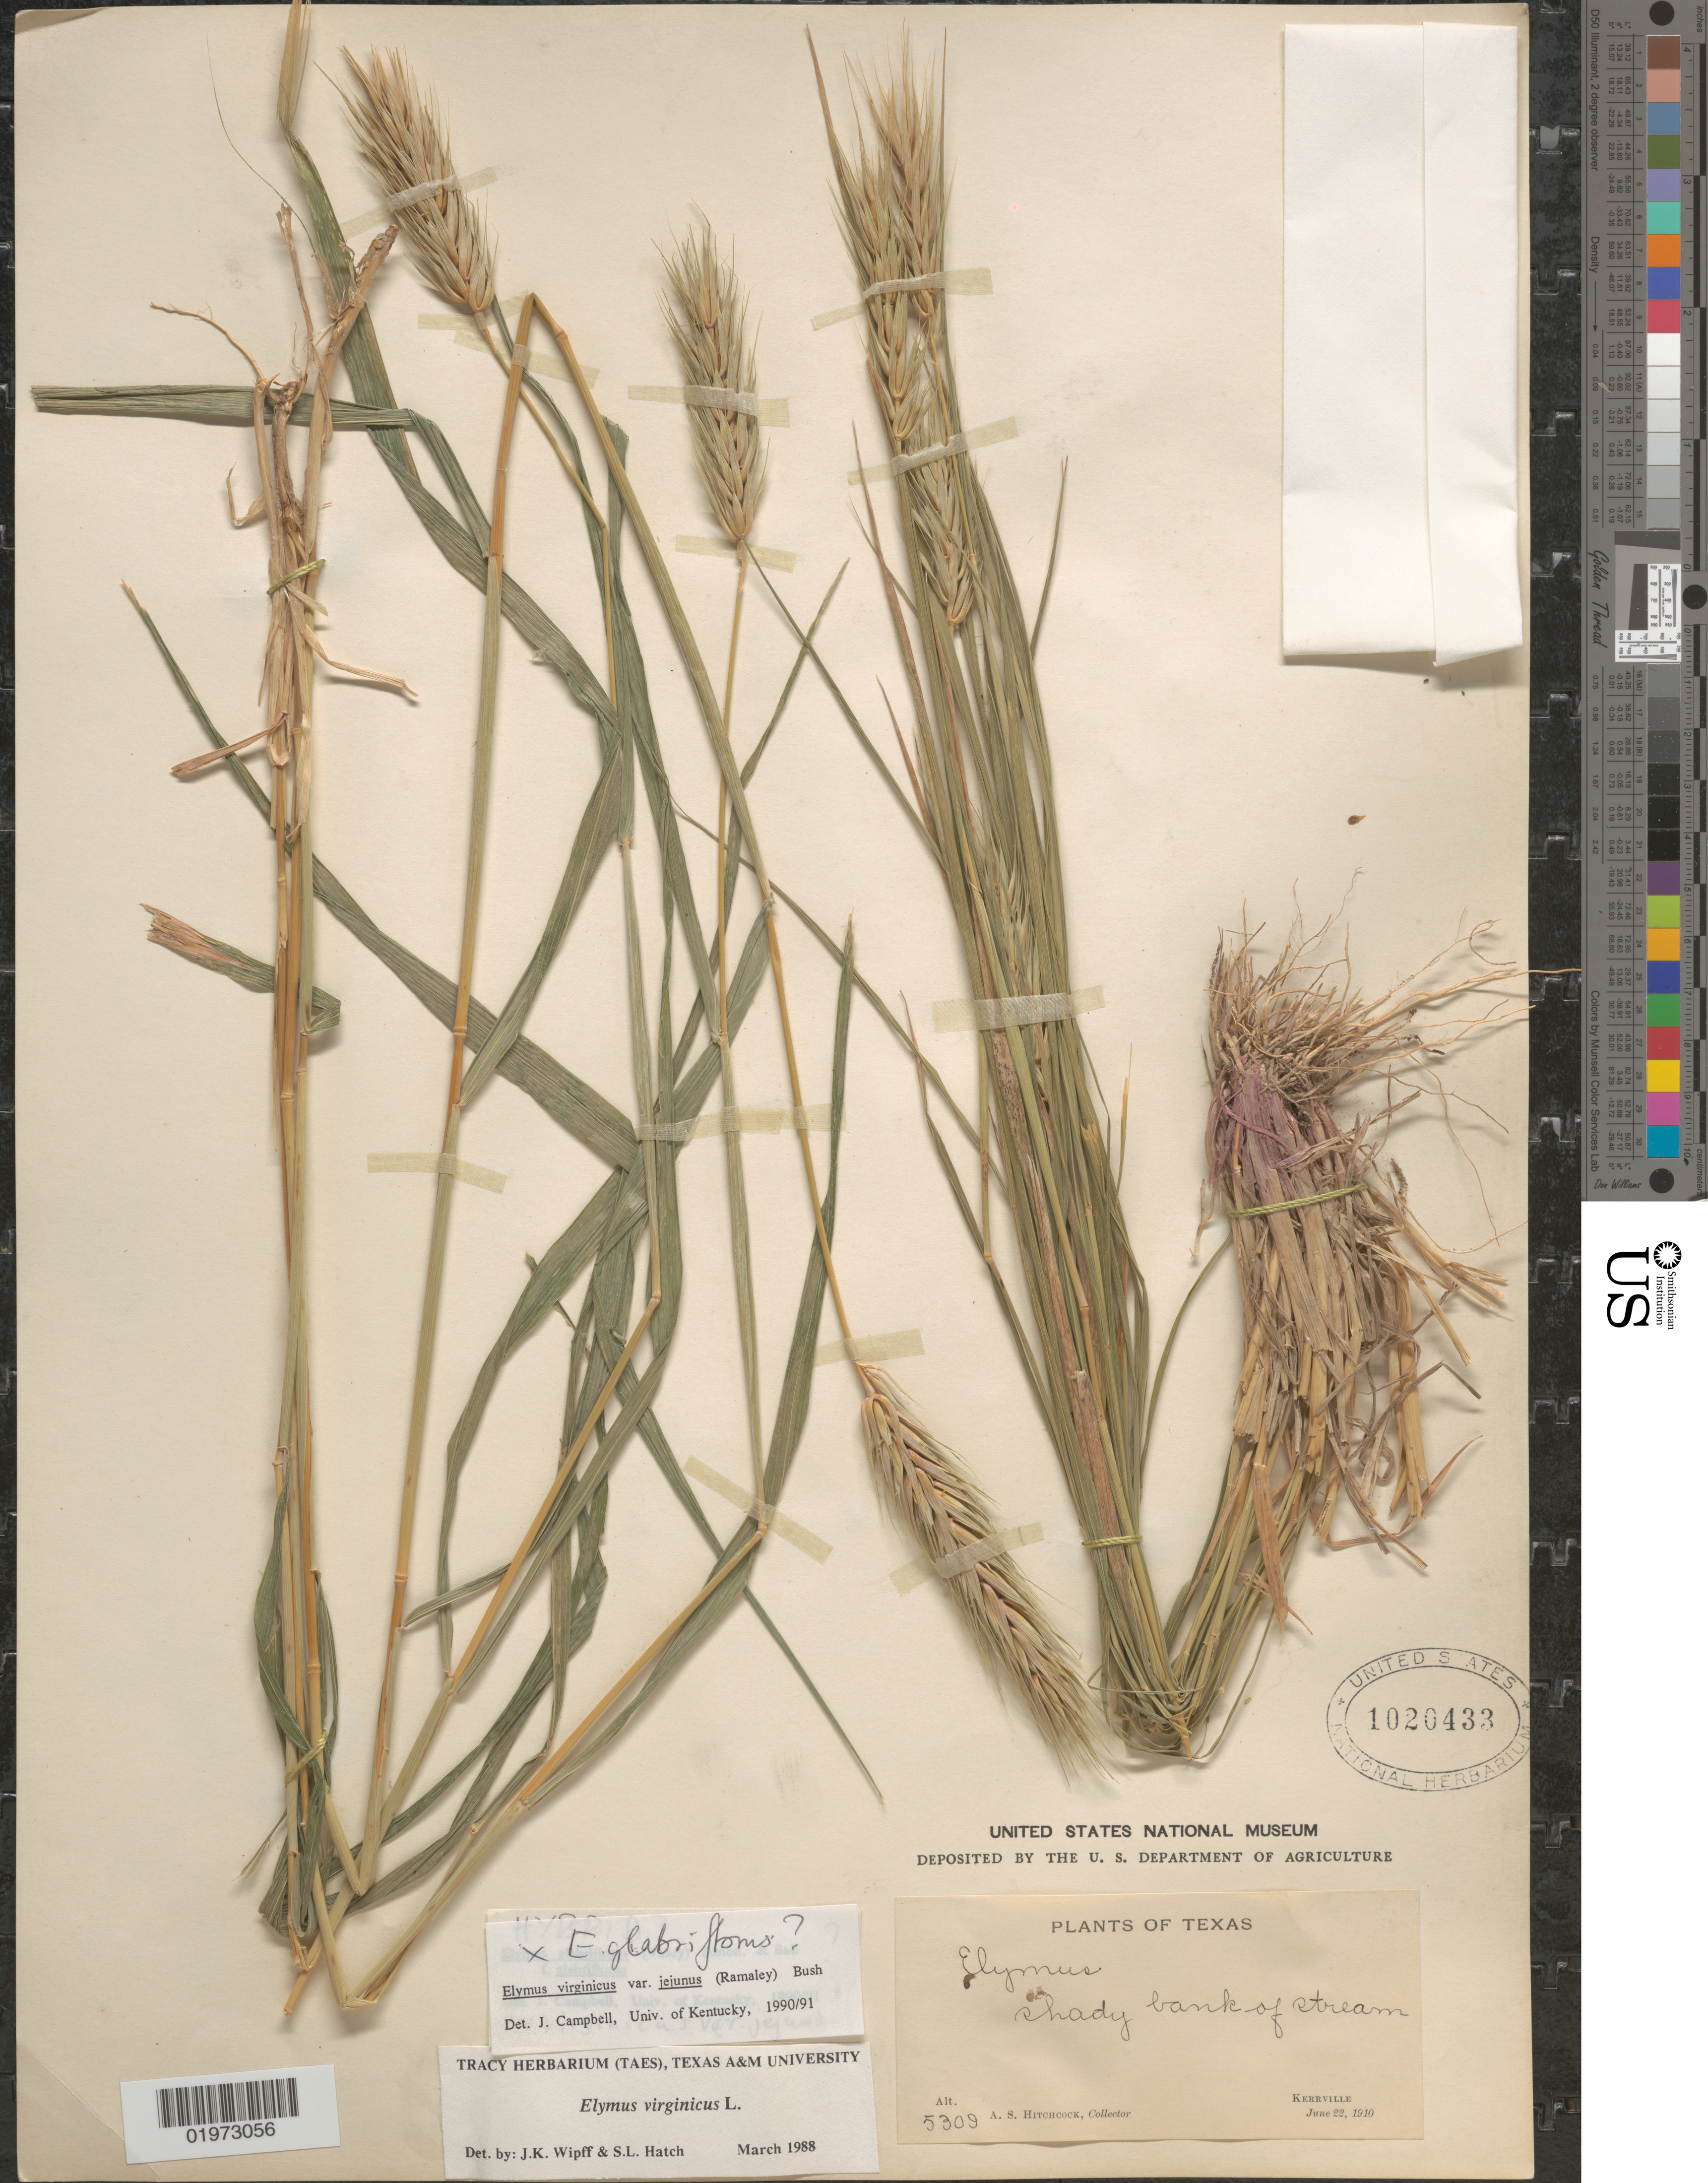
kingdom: Plantae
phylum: Tracheophyta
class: Liliopsida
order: Poales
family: Poaceae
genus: Elymus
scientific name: Elymus virginicus var. virginicus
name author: L.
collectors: A. S. Hitchcock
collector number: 5309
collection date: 1910-06-22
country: United States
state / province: Texas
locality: Shady bank of stream. Kerrville.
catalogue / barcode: US 1020433